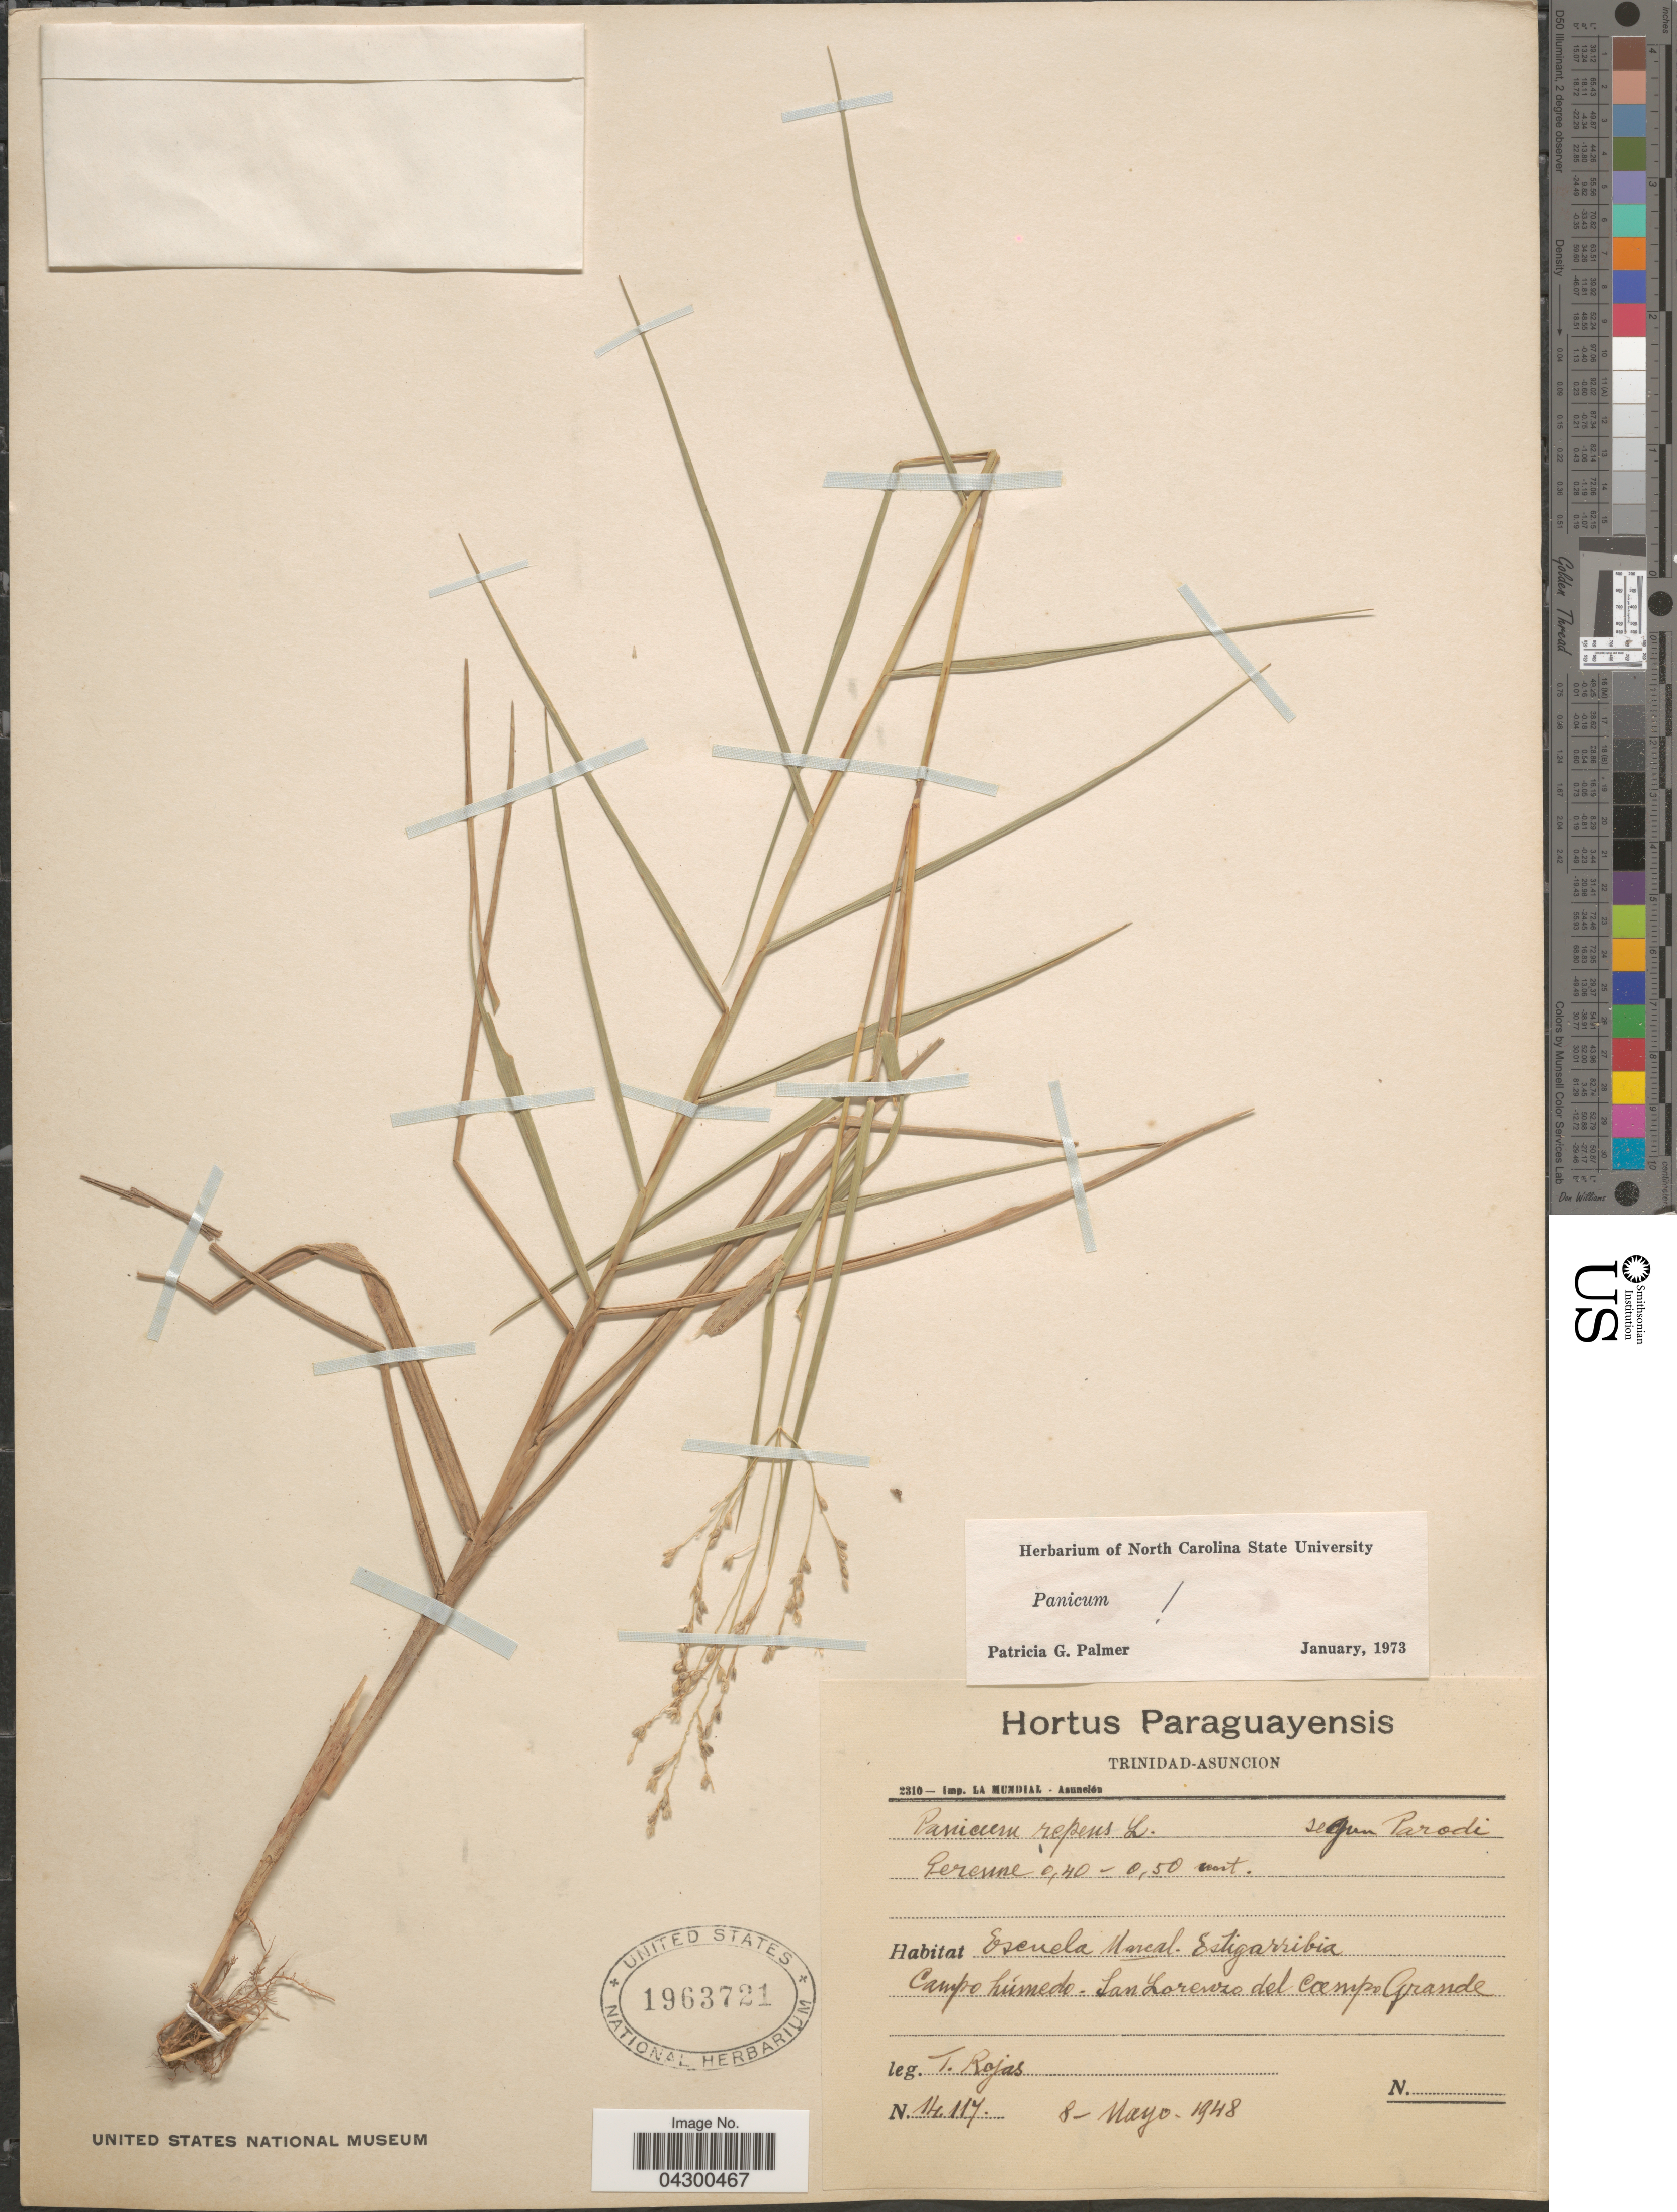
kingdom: Plantae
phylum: Tracheophyta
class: Liliopsida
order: Poales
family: Poaceae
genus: Panicum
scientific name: Panicum repens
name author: L.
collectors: T. Rojas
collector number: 14117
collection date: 1948-05-08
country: Puerto Rico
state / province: San Lorenzo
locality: Escuela Marcal. Estigarribia. Campo húmedo. San Lorenzo del Campo Grande.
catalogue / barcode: US 1963721